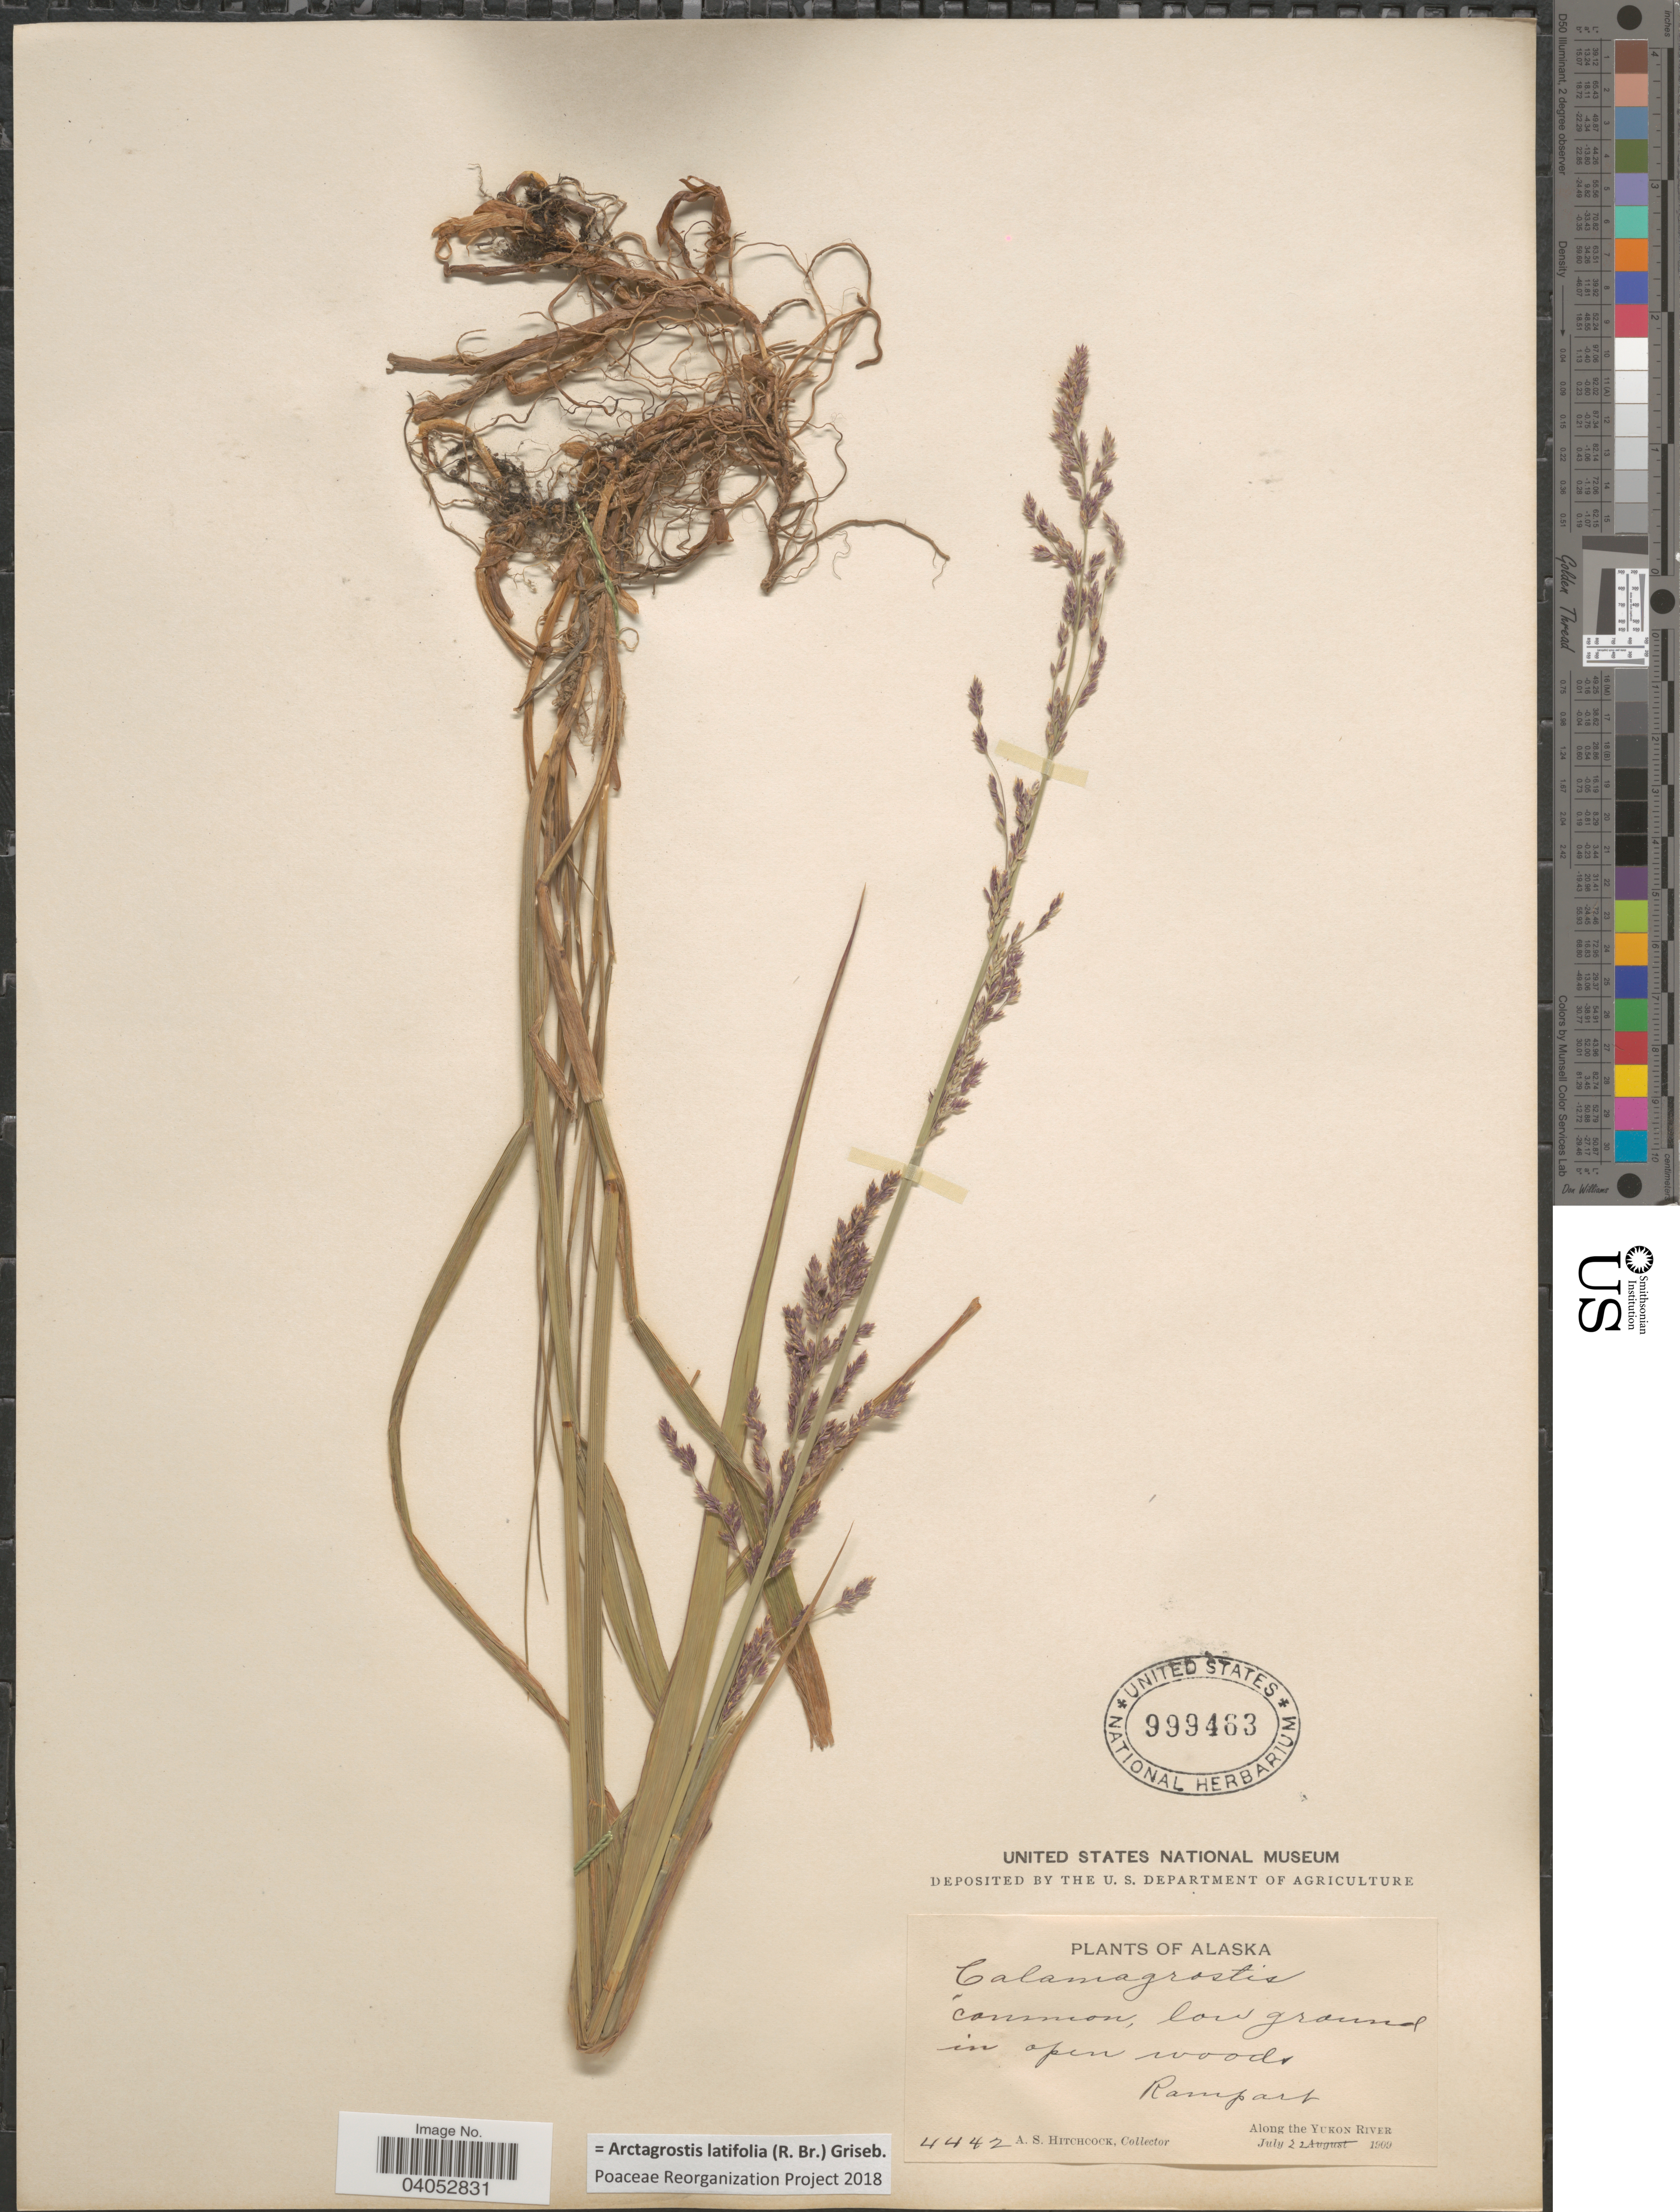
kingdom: Plantae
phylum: Tracheophyta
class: Liliopsida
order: Poales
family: Poaceae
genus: Arctagrostis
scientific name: Arctagrostis latifolia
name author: (R. Br.) Griseb.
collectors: A. S. Hitchcock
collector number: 4442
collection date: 1909-07-22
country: United States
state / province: Alaska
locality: Rampart. Along the Yukon River.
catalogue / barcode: US 999463